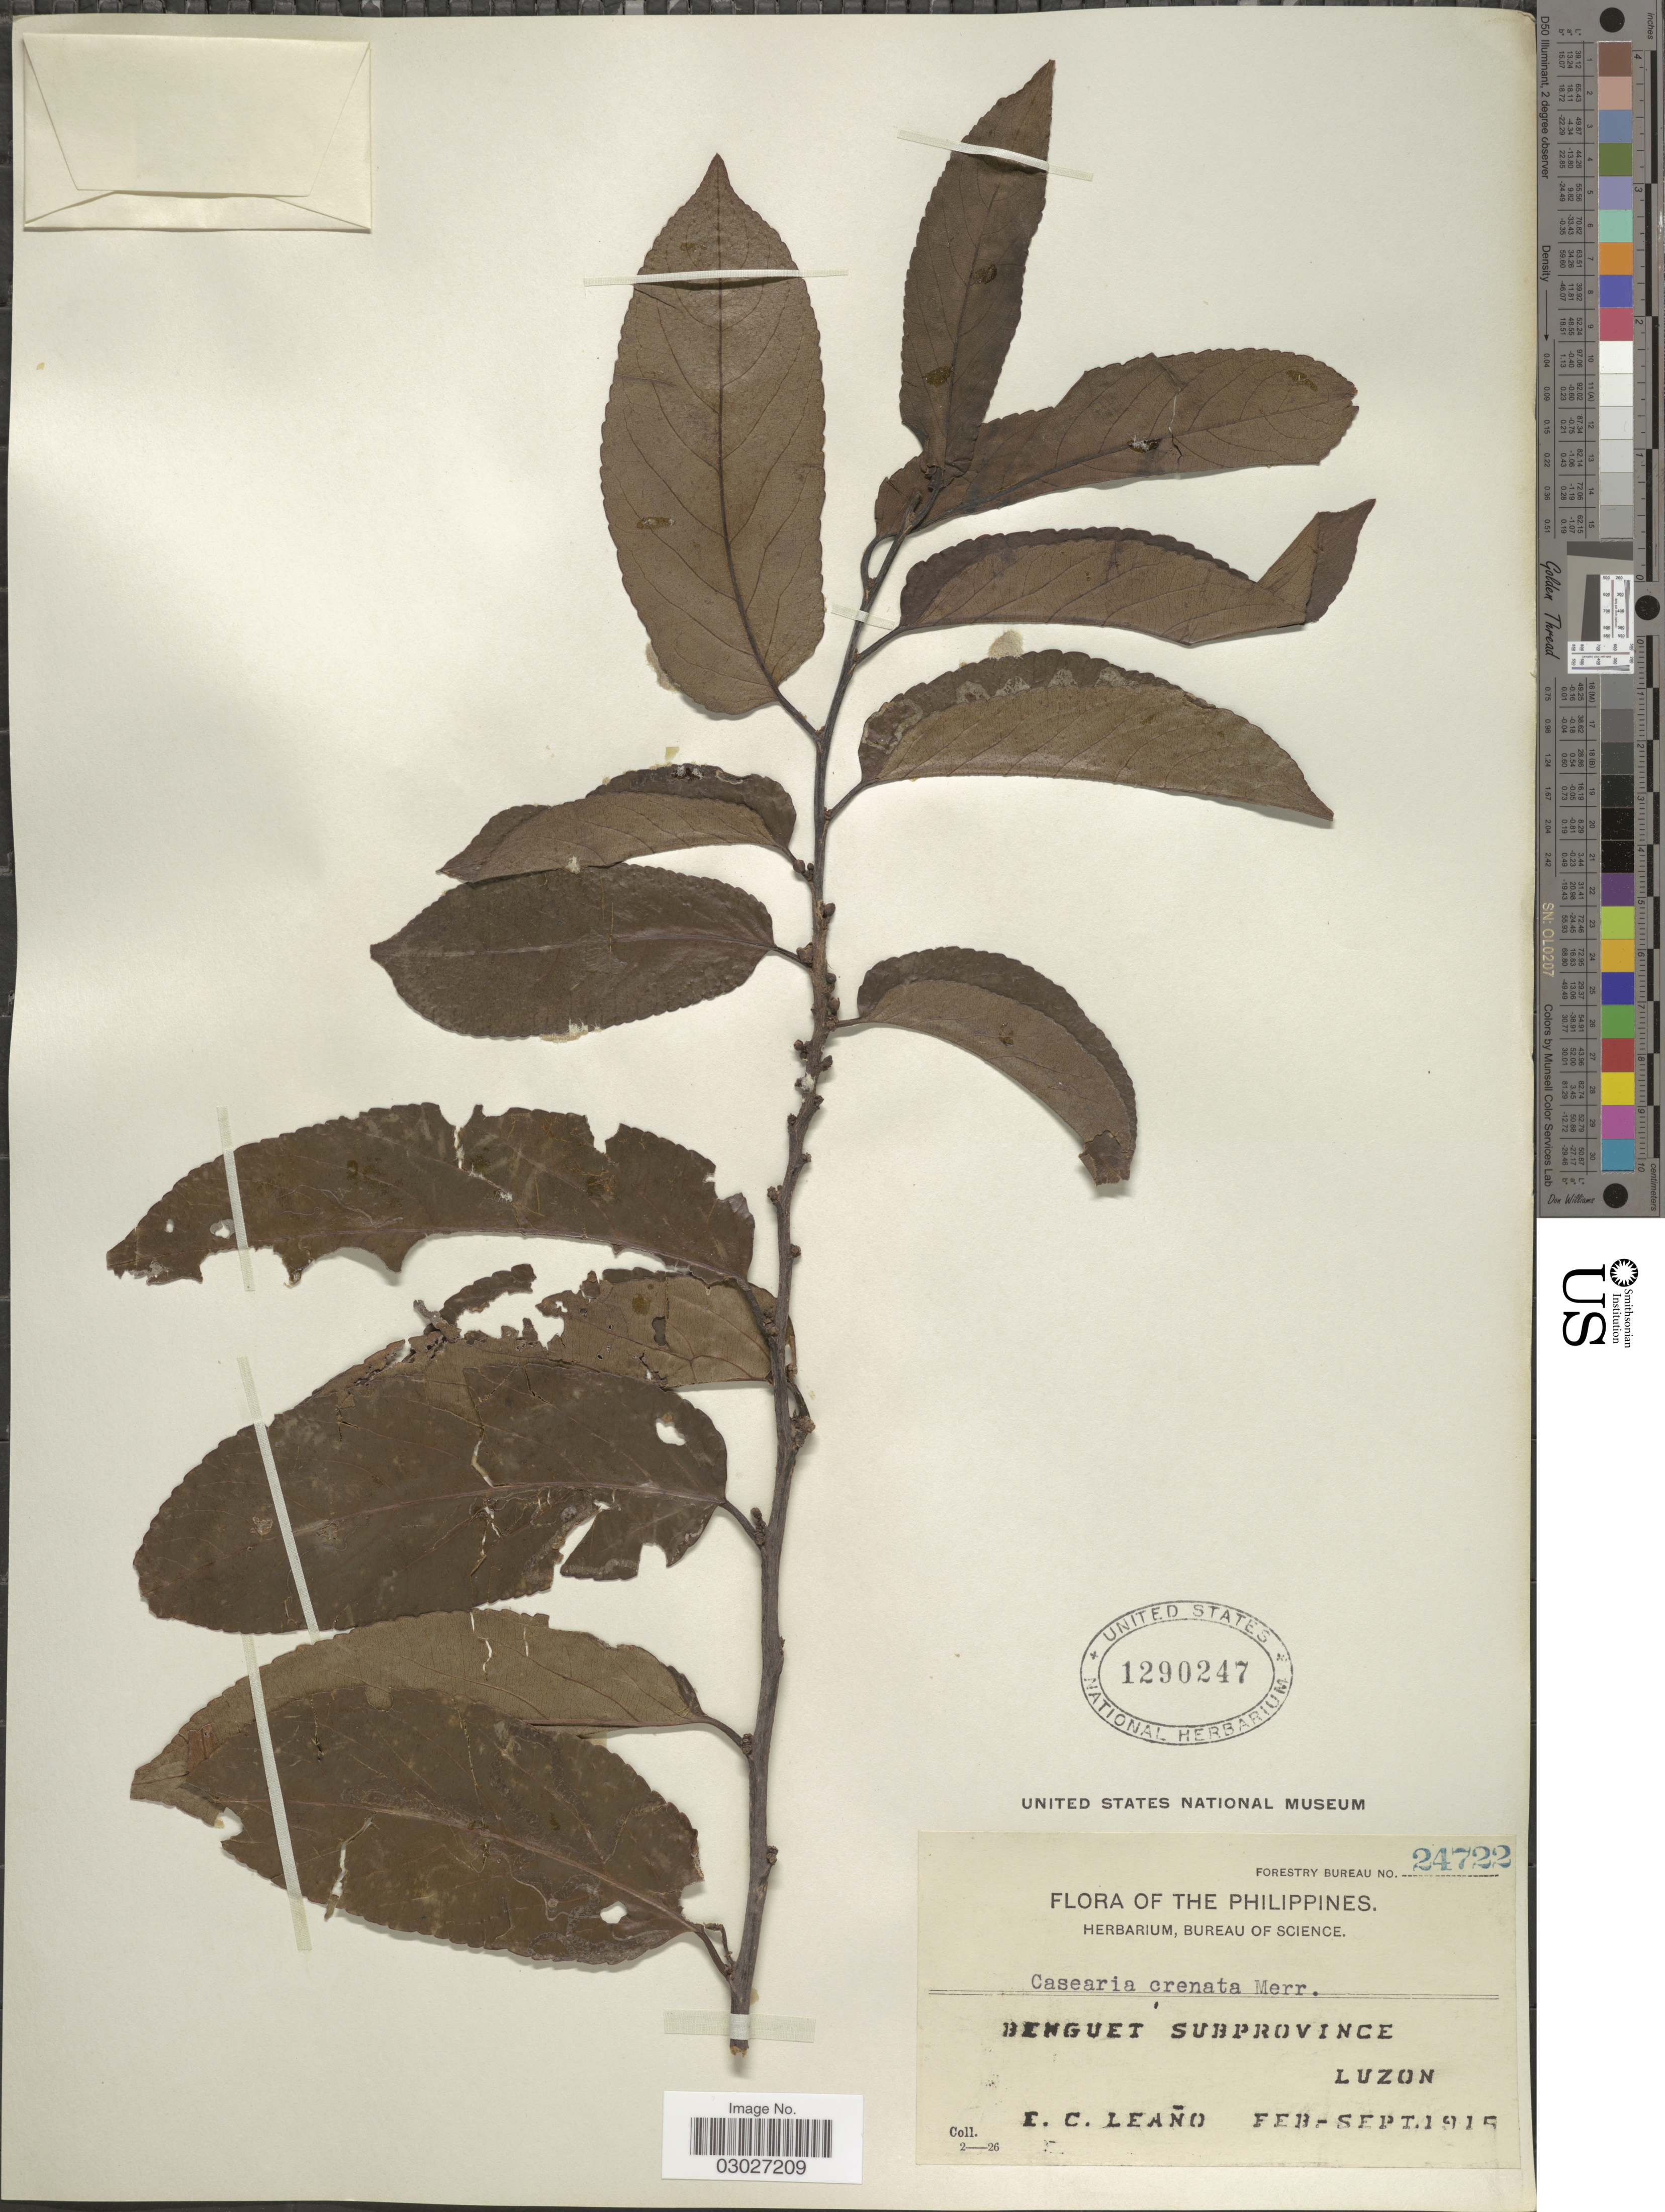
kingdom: Plantae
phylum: Tracheophyta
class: Magnoliopsida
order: Malpighiales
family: Salicaceae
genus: Casearia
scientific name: Casearia crenata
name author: Merr.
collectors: E. Leano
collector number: Forestry Bureau 24722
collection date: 1915-02/1915-09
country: Philippines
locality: Benguet Subprovince, Luzon.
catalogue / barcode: US 1290247